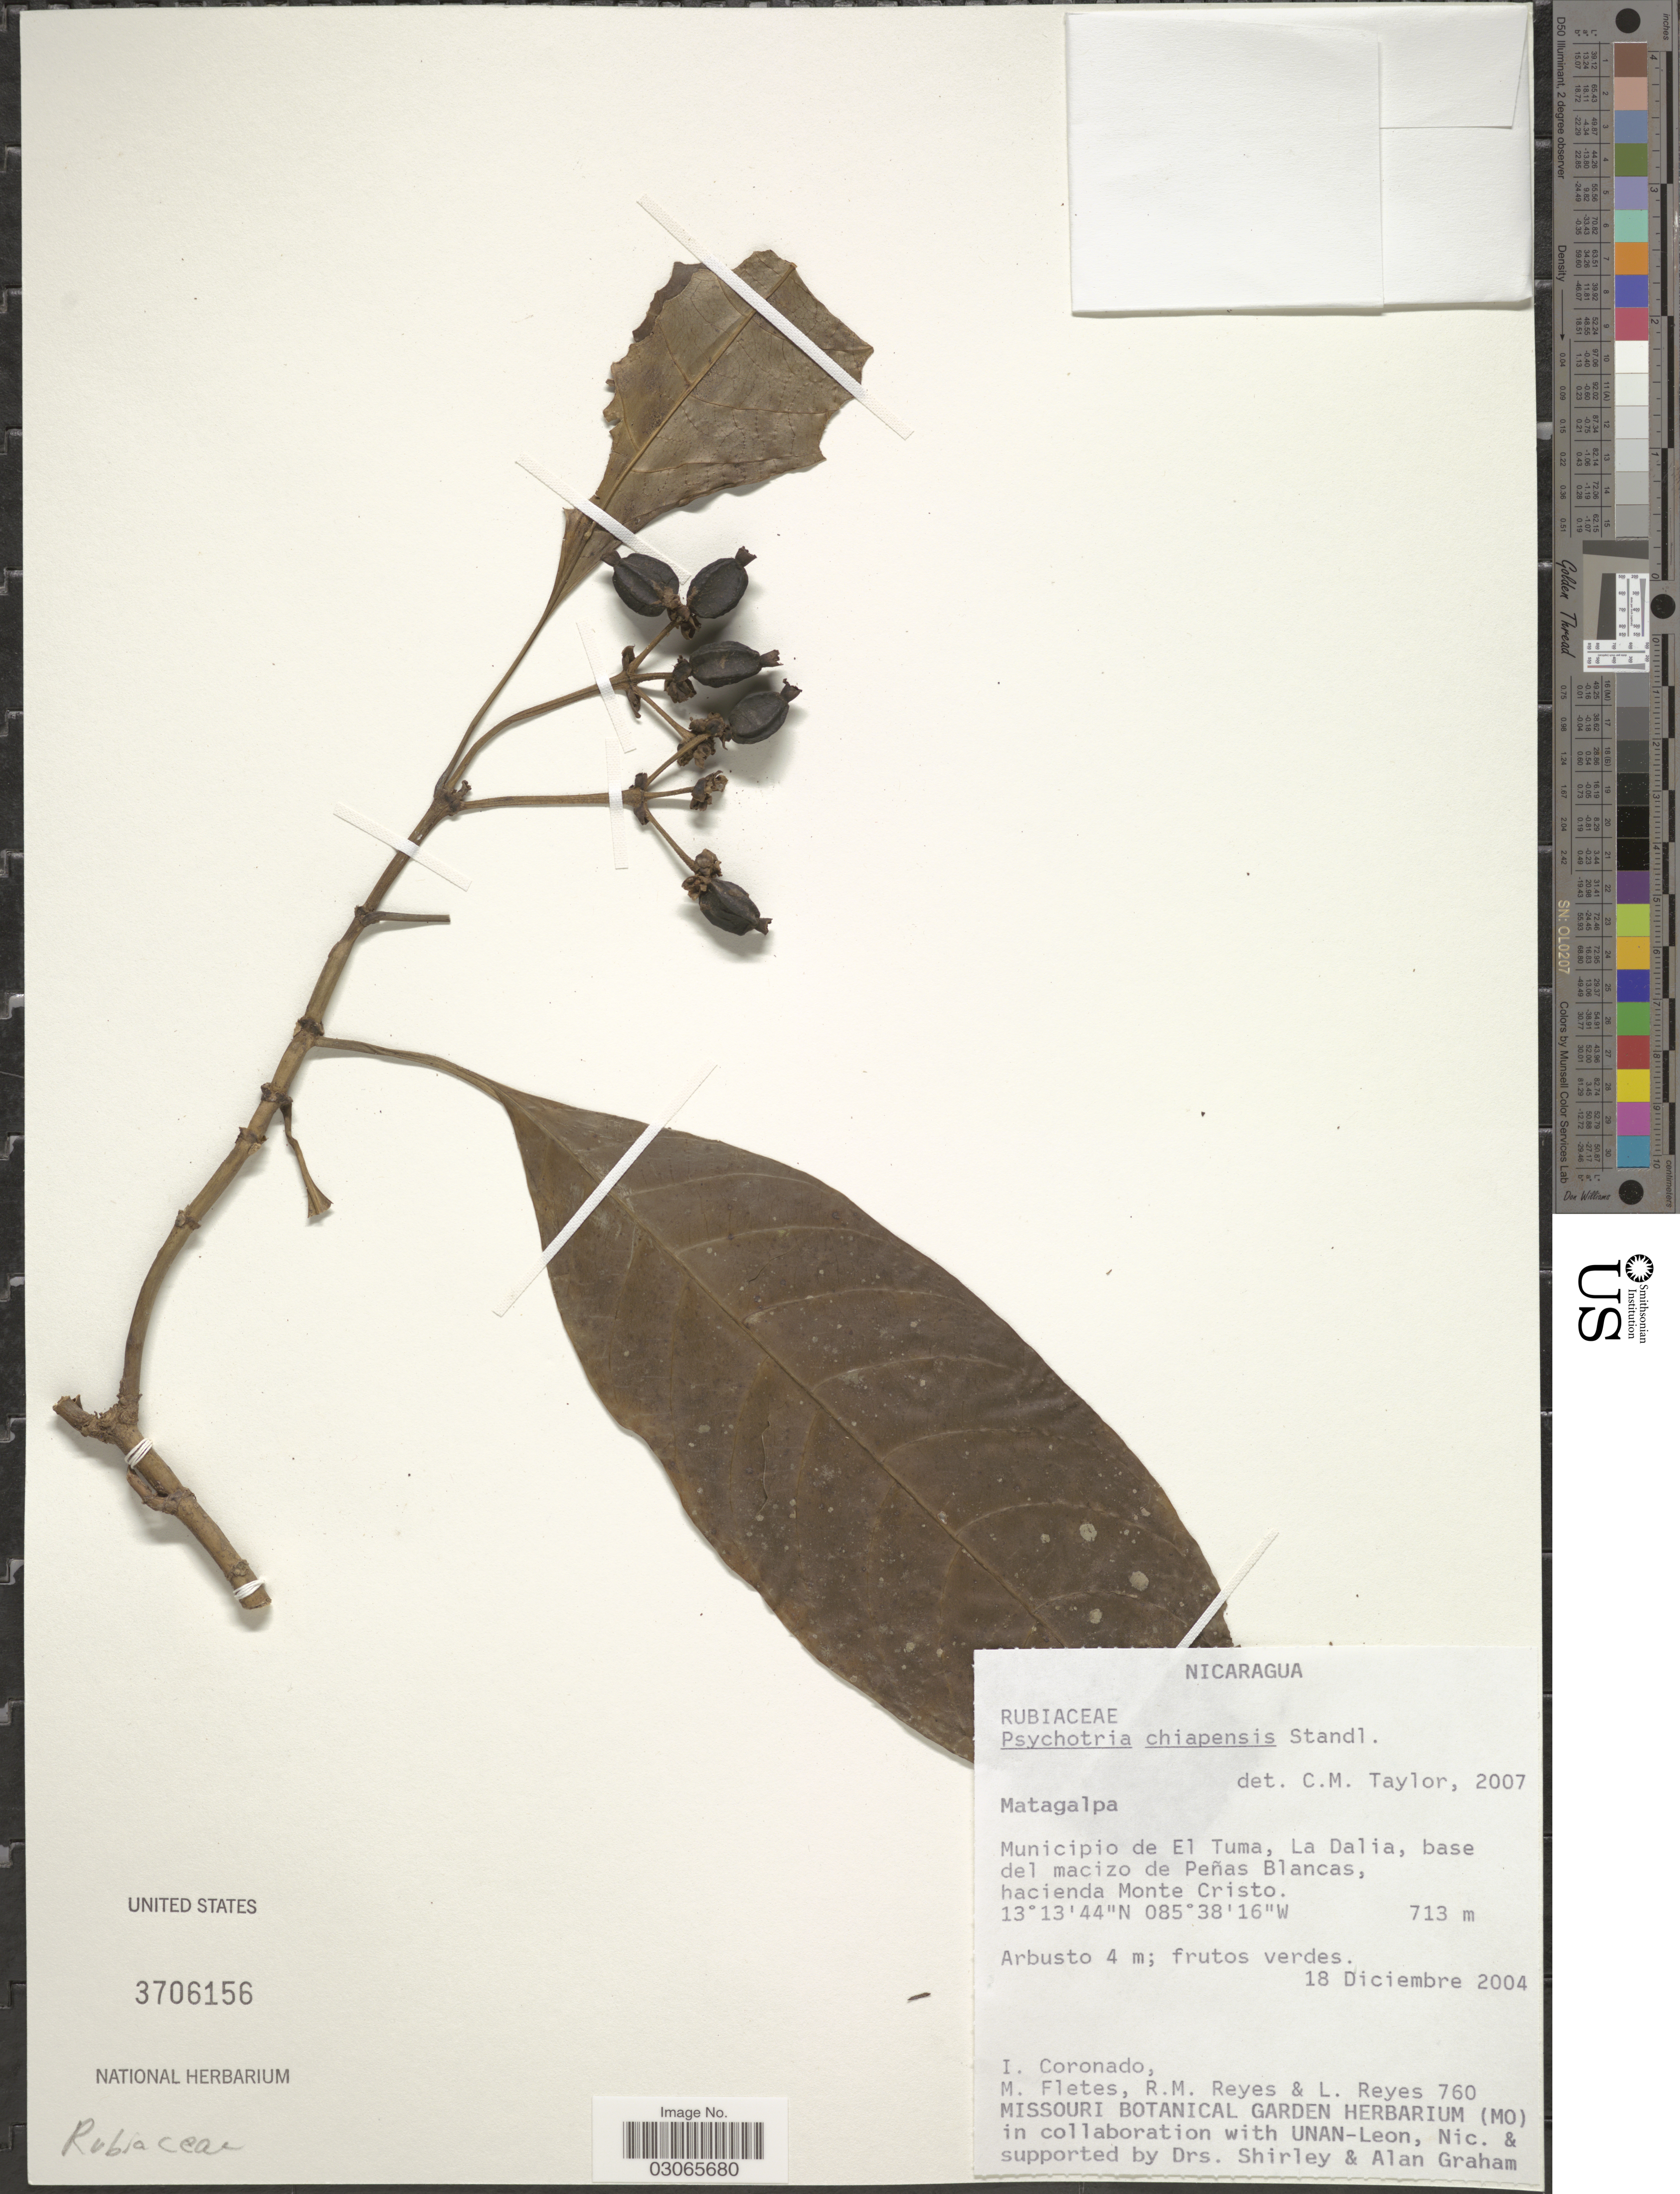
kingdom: Plantae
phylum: Tracheophyta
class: Magnoliopsida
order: Gentianales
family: Rubiaceae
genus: Psychotria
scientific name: Psychotria chiapensis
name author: Standl.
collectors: I. Coronado, M. Fletes, R. Reyes & L. Reyes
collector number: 760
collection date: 2004-12-18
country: Nicaragua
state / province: Matagalpa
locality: Municipio de El Tuma, La Dalia, base del macizo de Peñas Blancas, hacienda Monte Cristo.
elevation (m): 713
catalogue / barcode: US 3706156